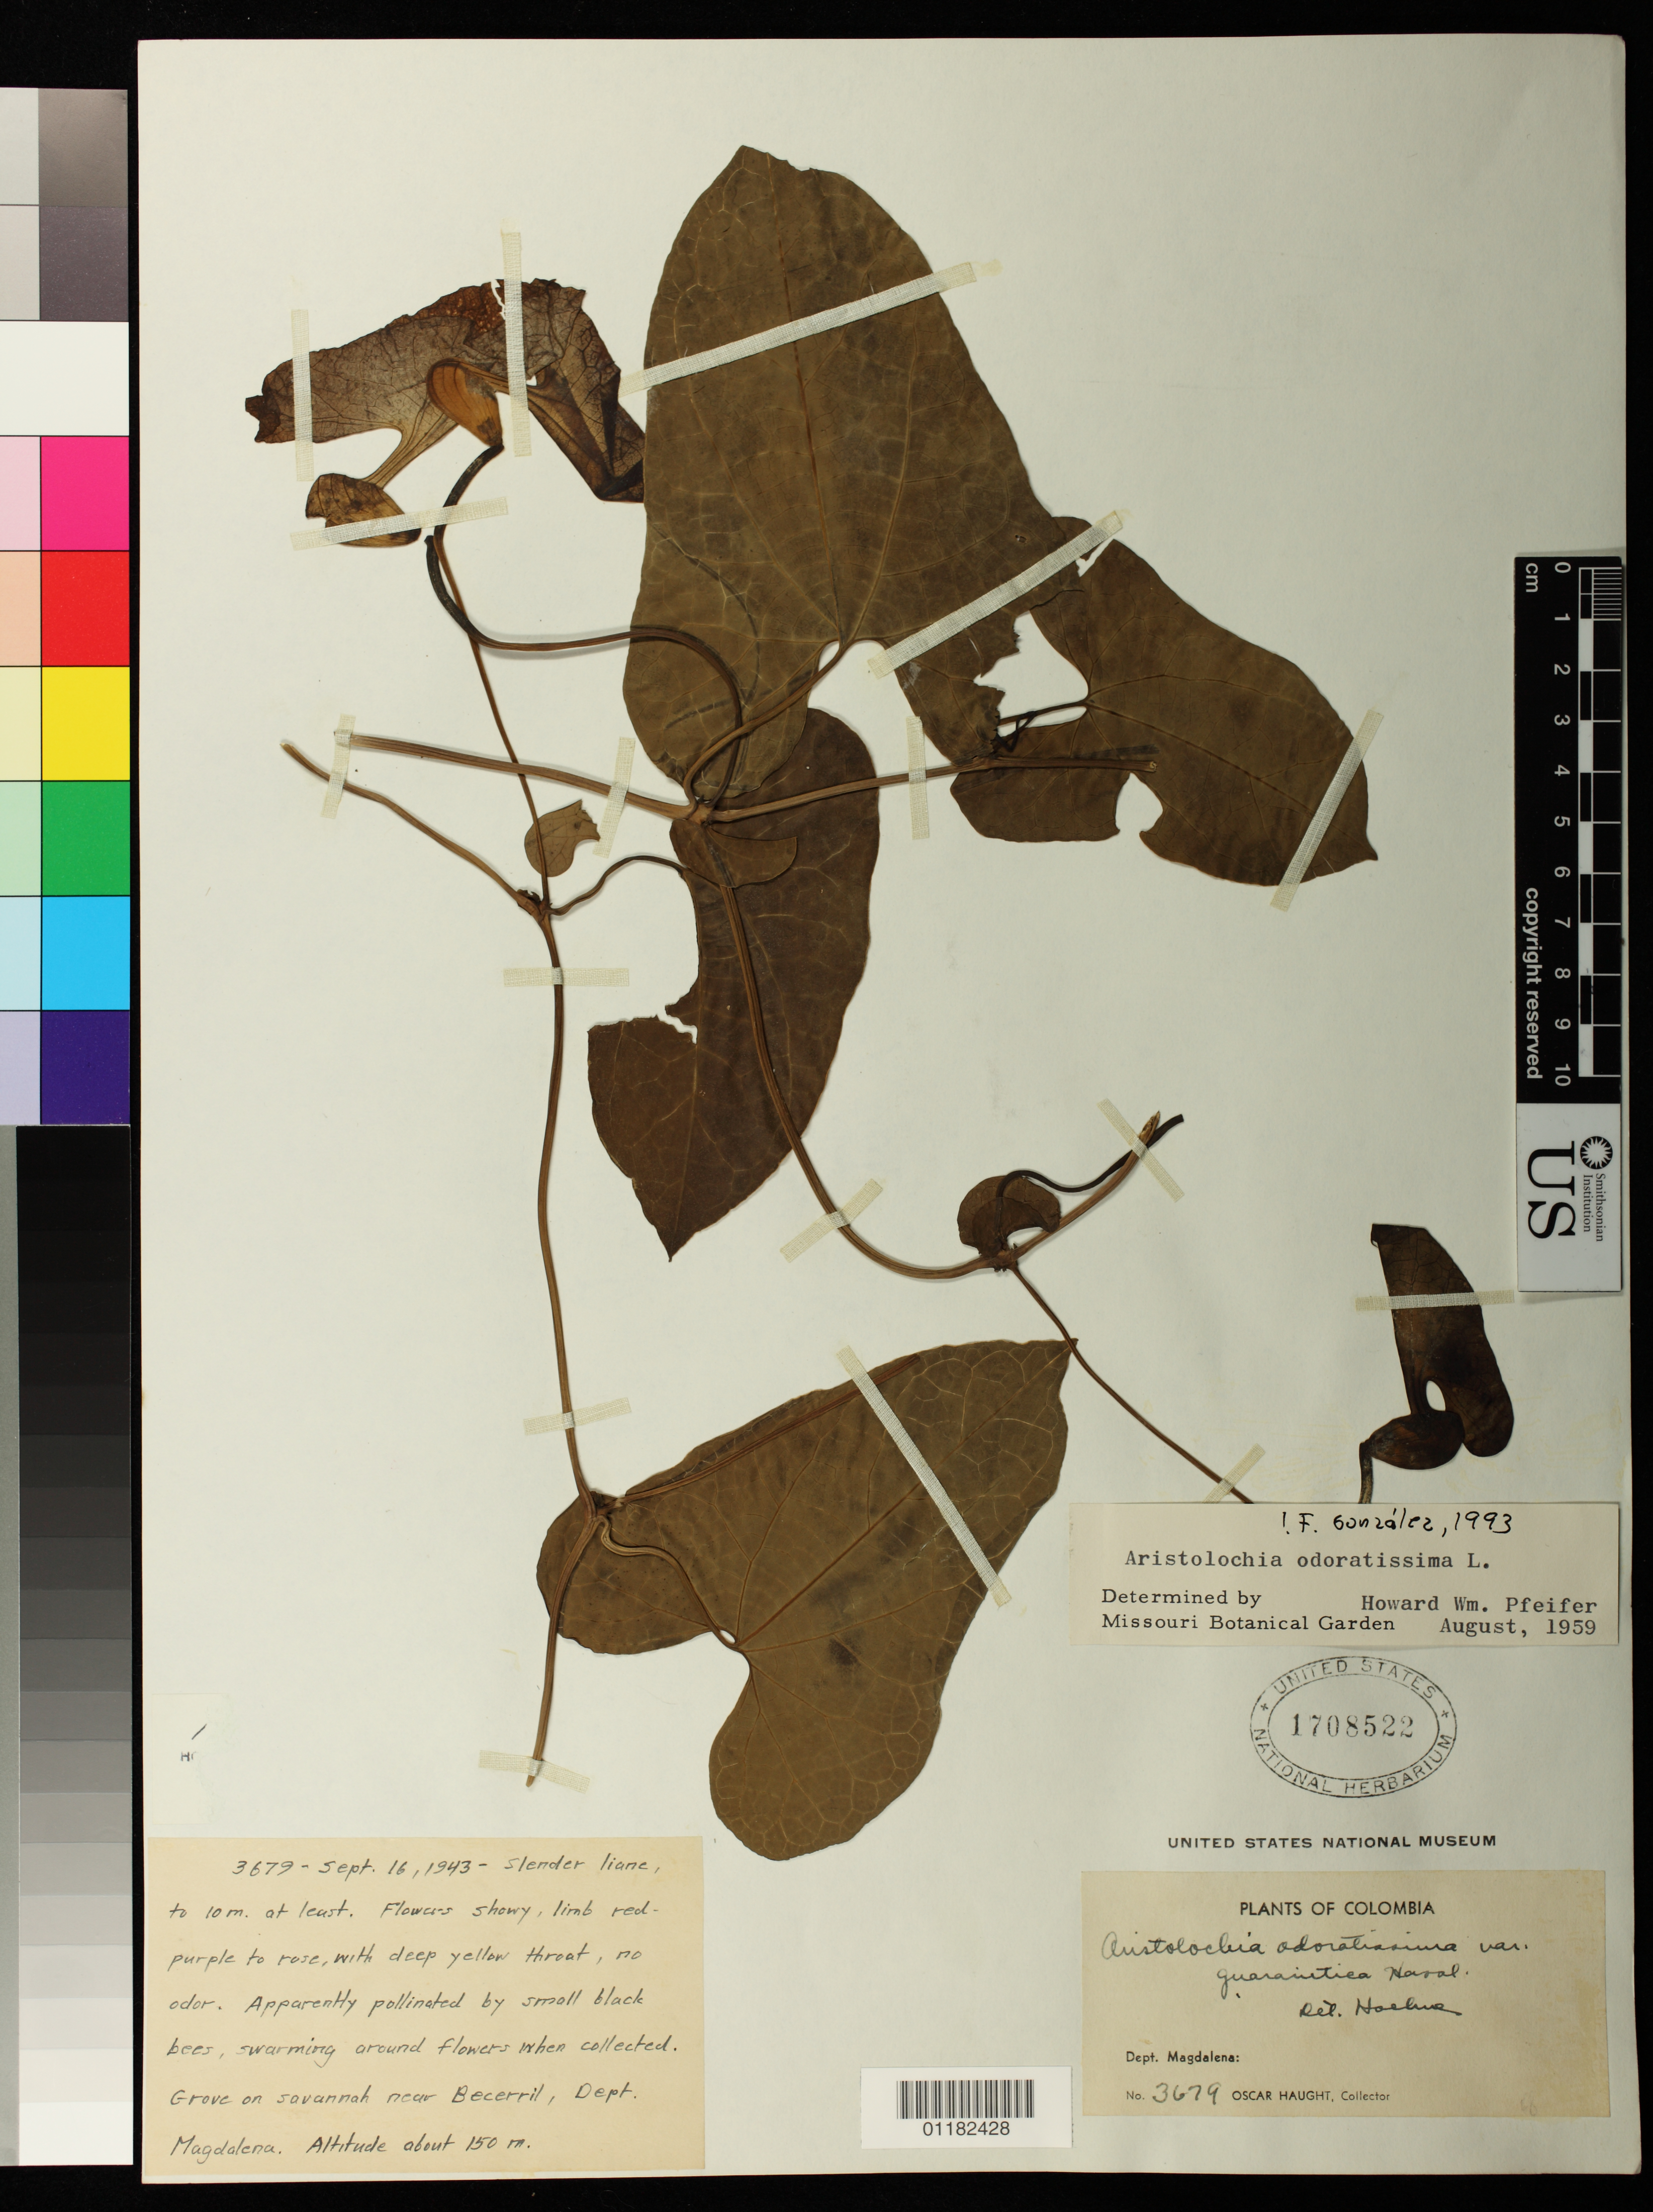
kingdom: Plantae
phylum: Tracheophyta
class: Magnoliopsida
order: Piperales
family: Aristolochiaceae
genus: Aristolochia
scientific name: Aristolochia odoratissima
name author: L.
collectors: O. L. Haught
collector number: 3679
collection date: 1943-09-16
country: Colombia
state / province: Cesar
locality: Grove on savannah near Becerril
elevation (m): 150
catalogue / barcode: US 1708522